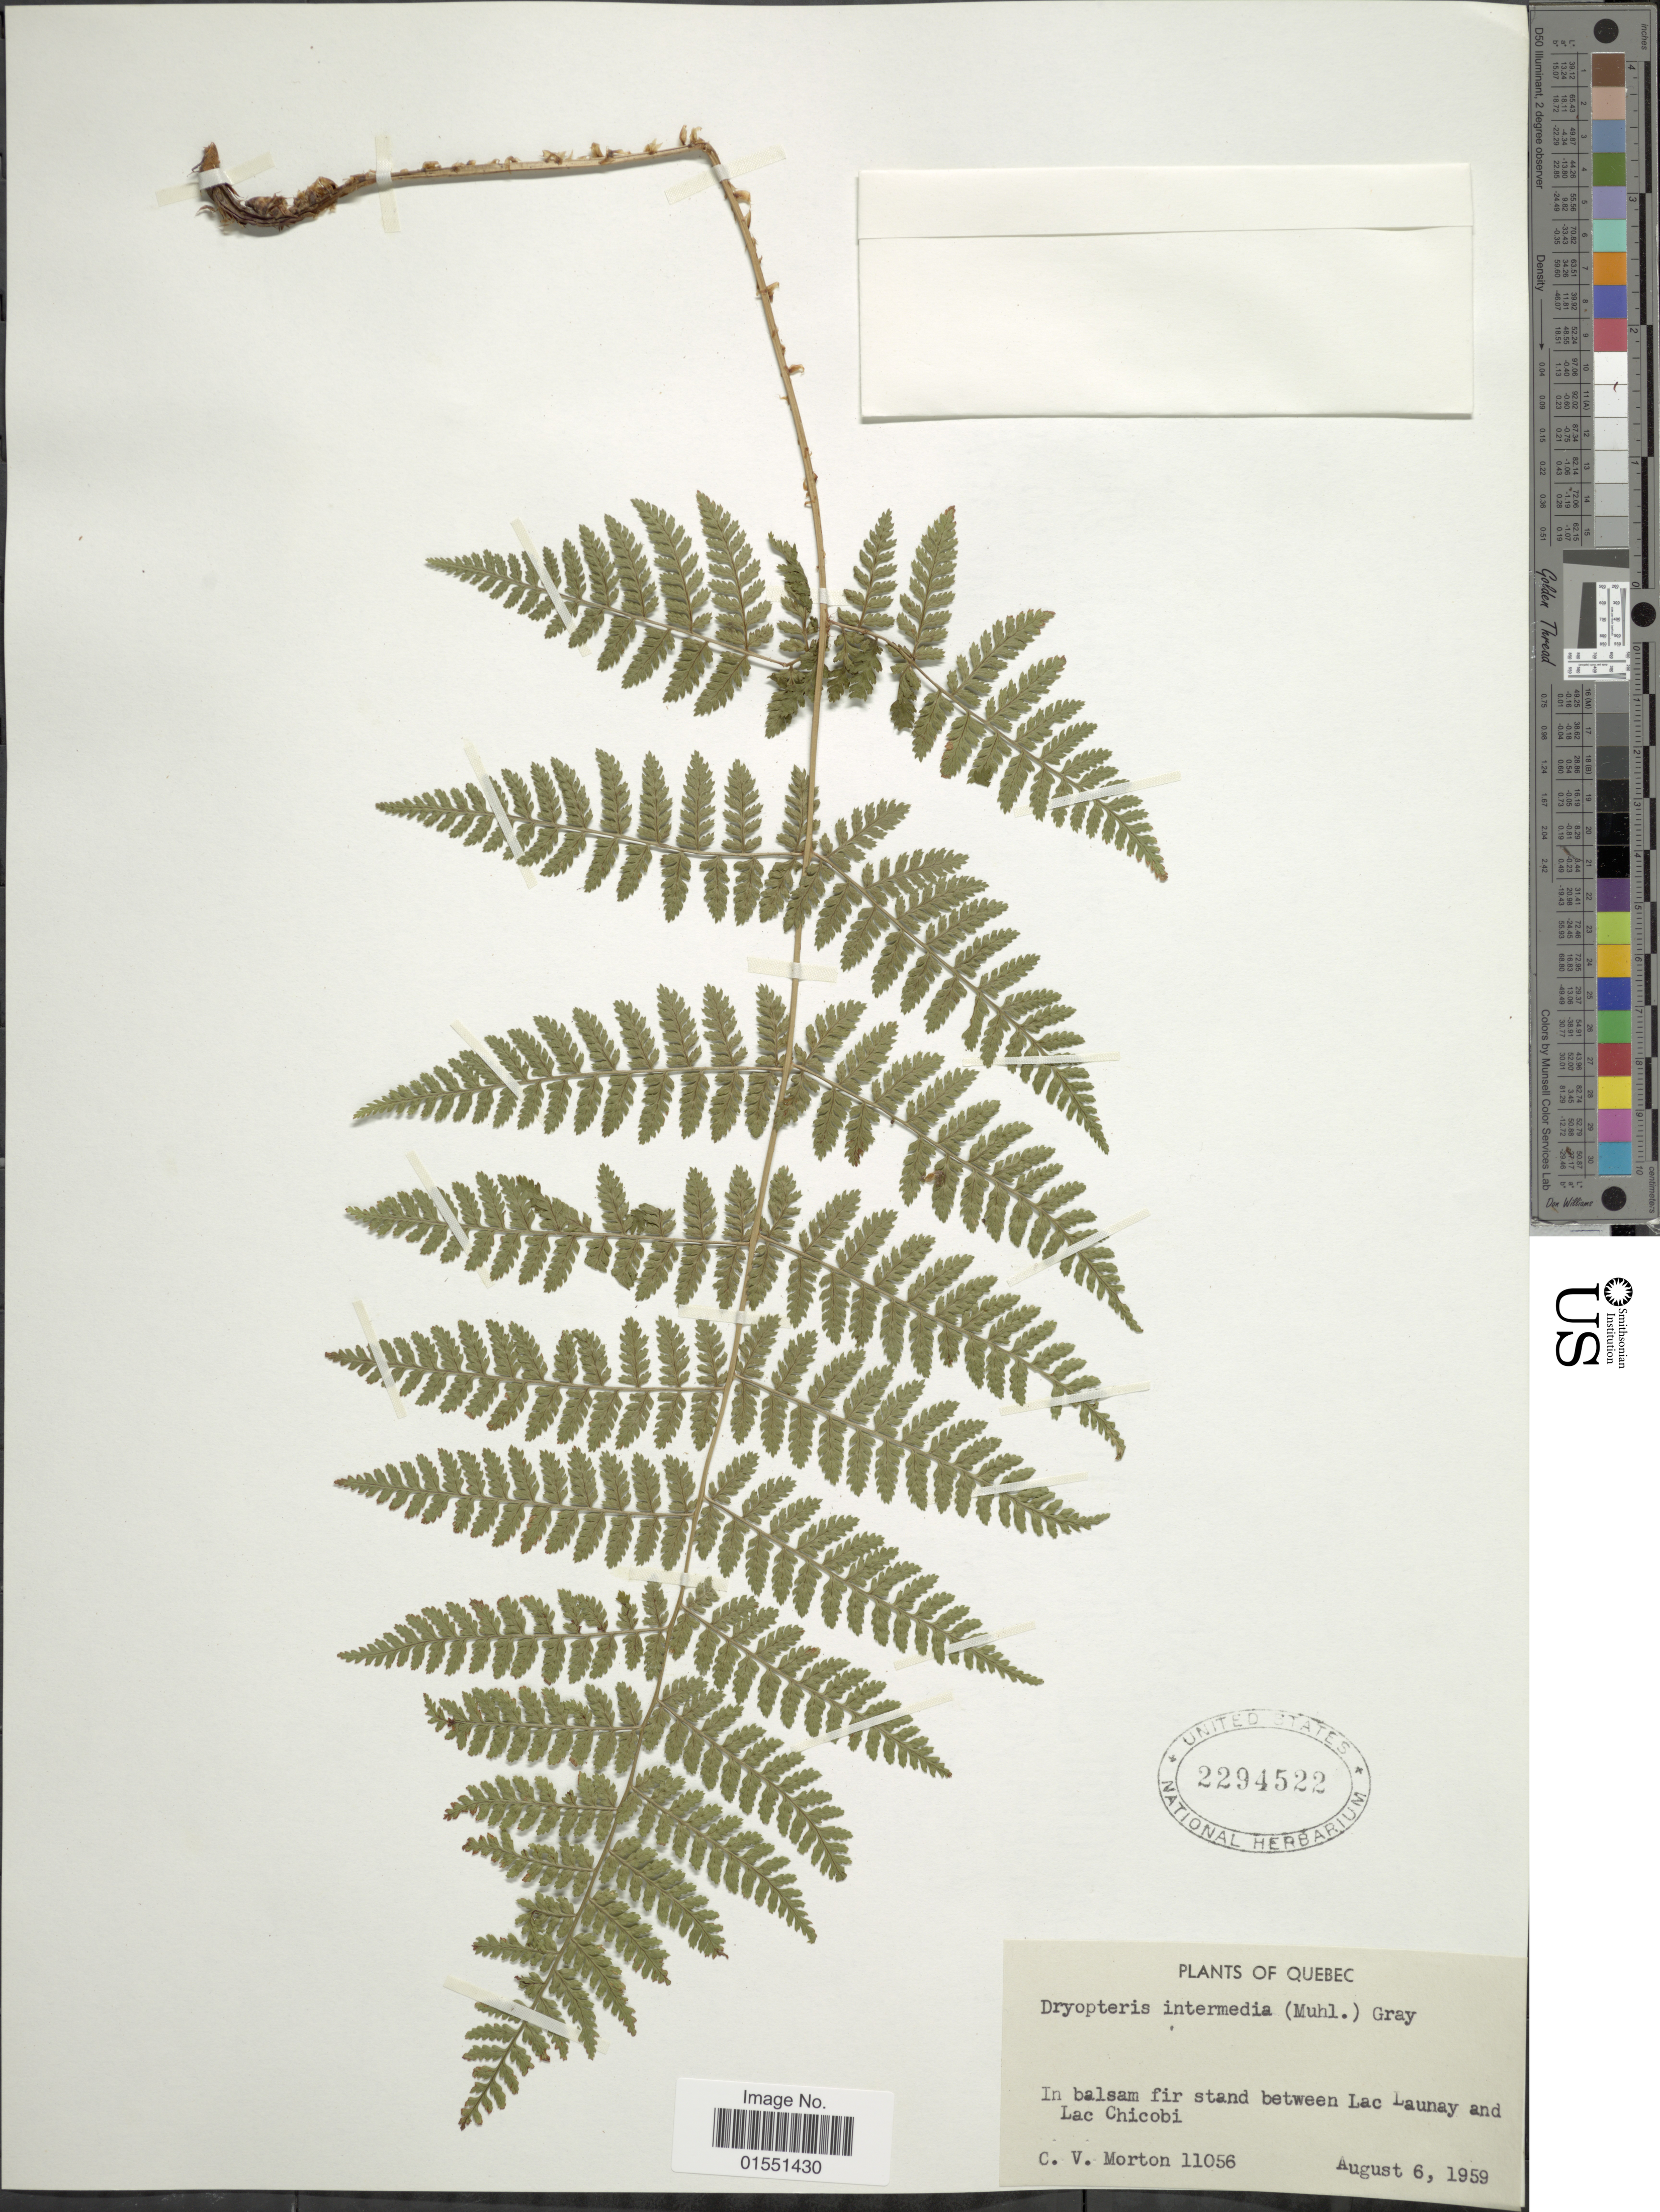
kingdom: Plantae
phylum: Tracheophyta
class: Polypodiopsida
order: Polypodiales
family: Dryopteridaceae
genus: Dryopteris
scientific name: Dryopteris intermedia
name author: (Muhl.) A. Gray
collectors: C. V. Morton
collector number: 11056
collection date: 1959-08-06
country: Canada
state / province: Quebec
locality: In balsam fir stand between Lac Launay and Lac Chicobi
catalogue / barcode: US 2294522